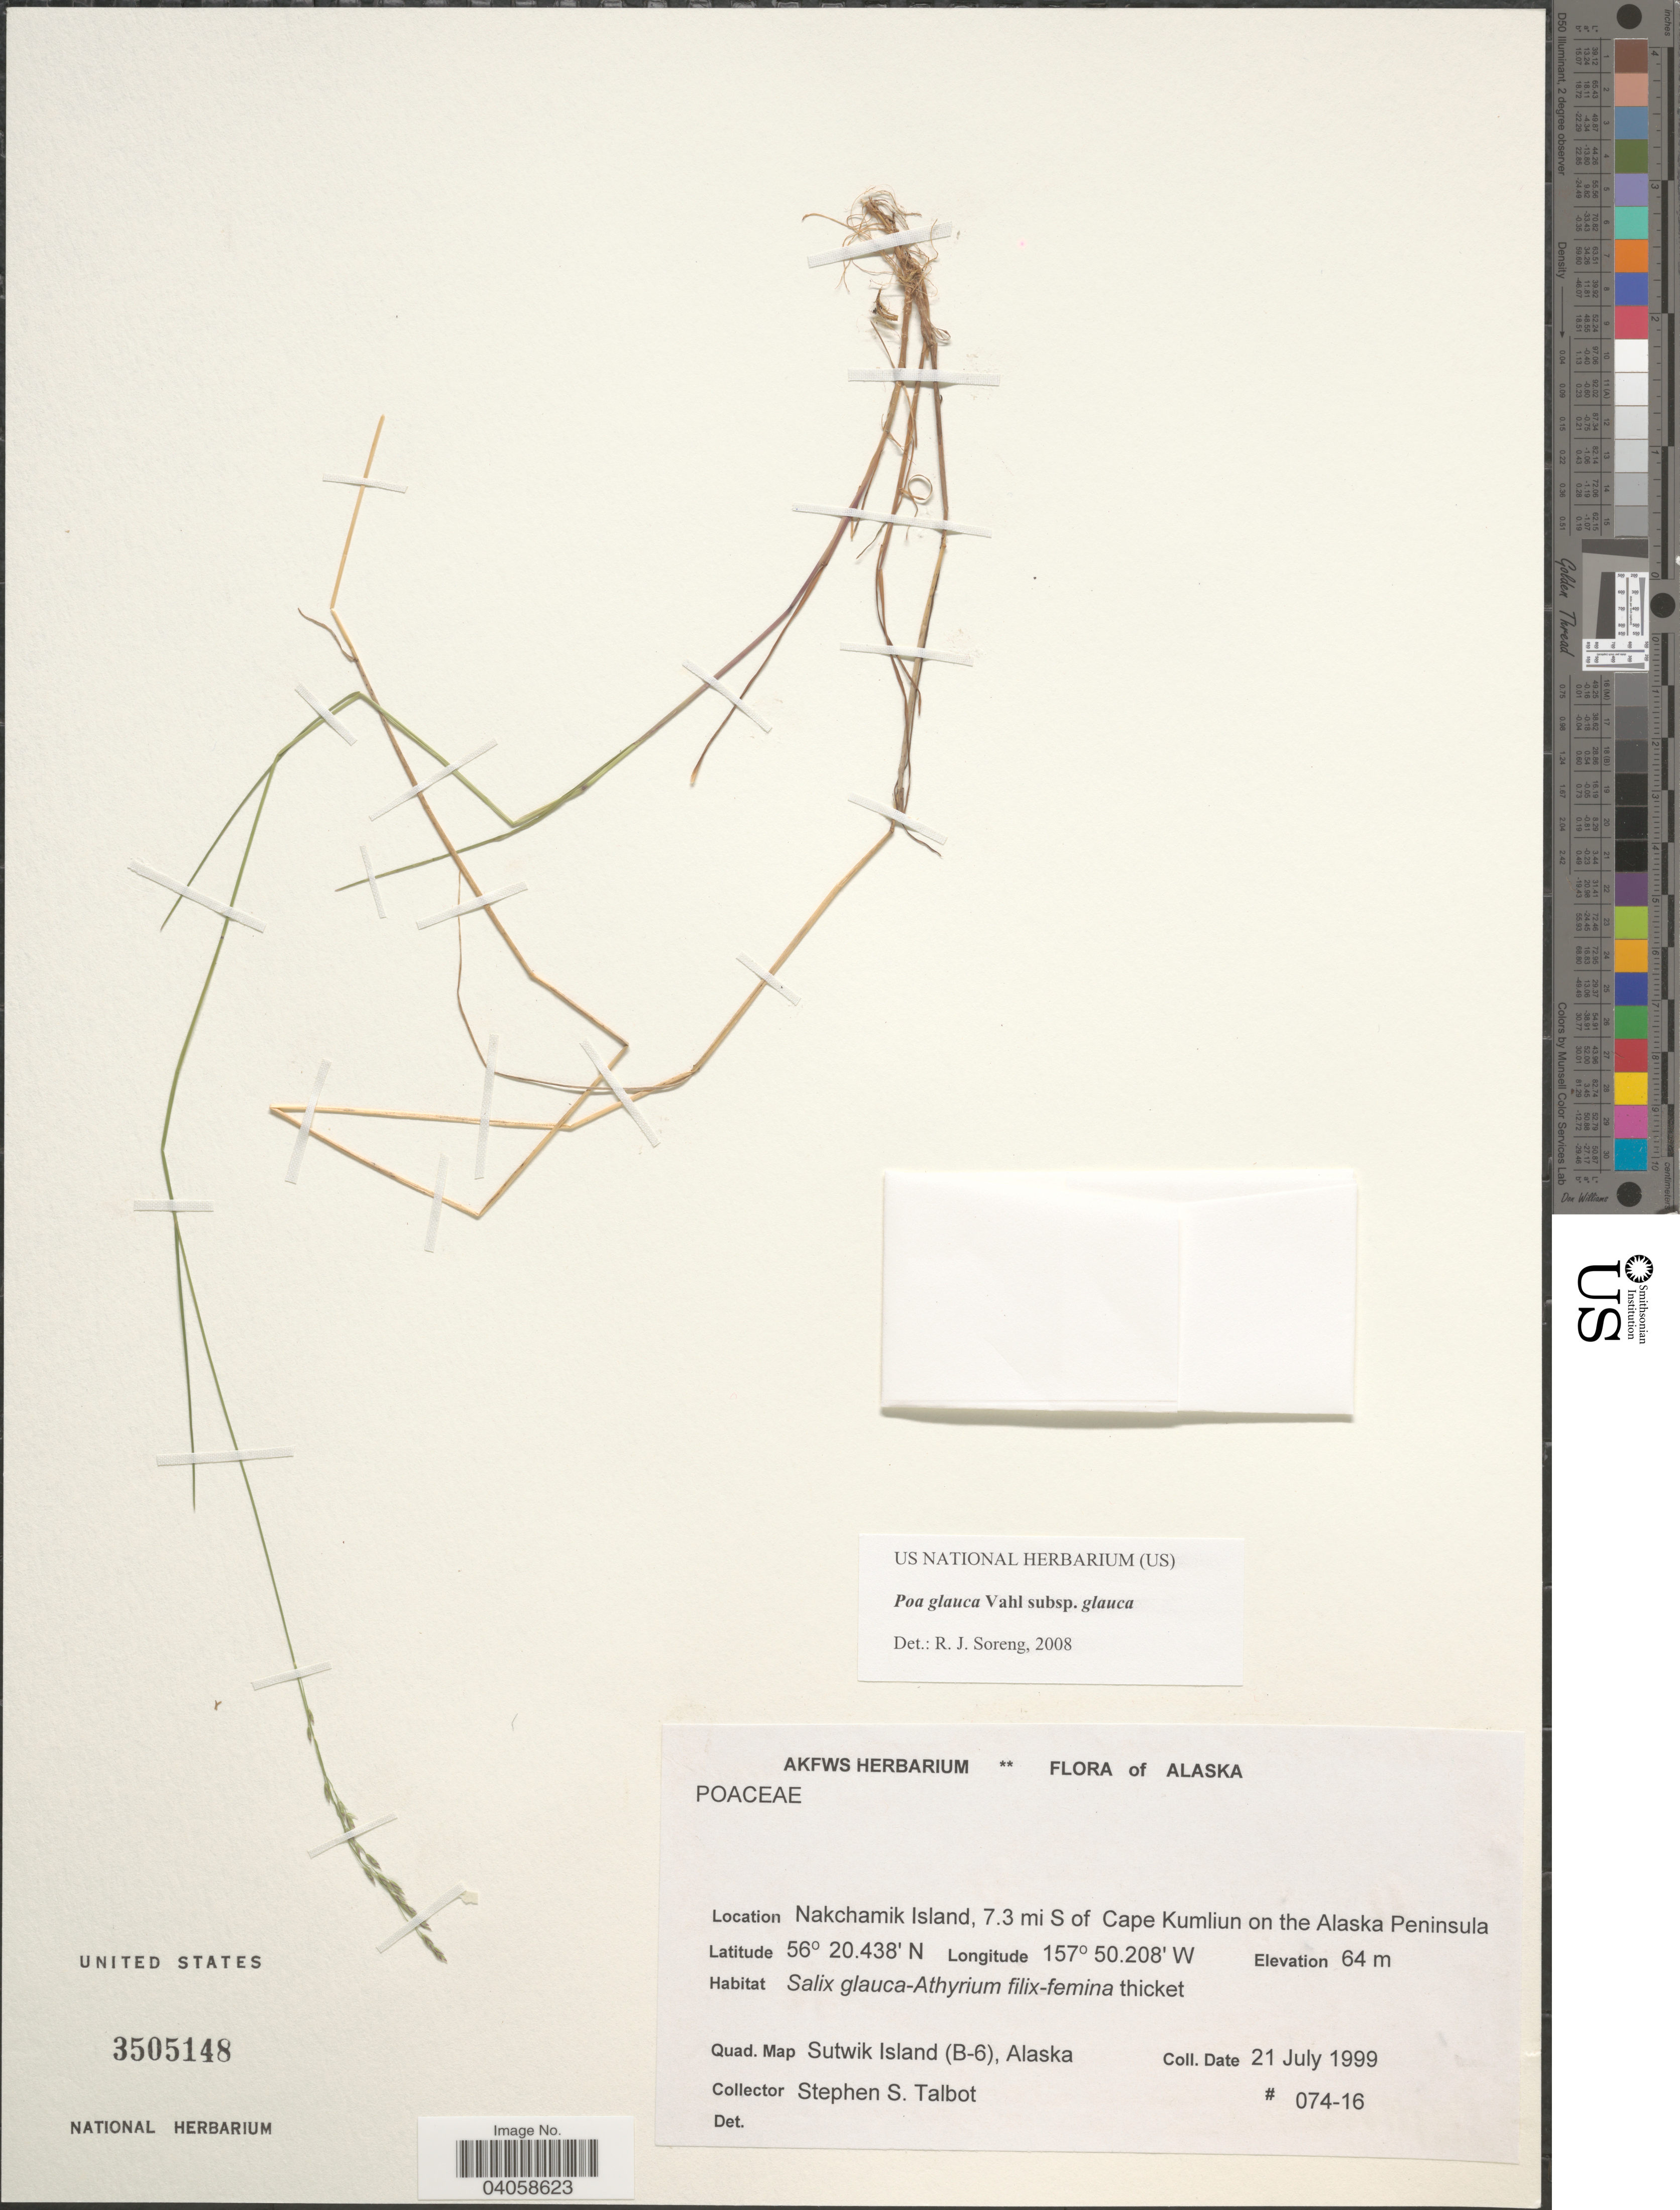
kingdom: Plantae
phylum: Tracheophyta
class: Liliopsida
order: Poales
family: Poaceae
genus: Poa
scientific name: Poa glauca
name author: Vahl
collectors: S. S. Talbot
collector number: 074-16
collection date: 1999-07-21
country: United States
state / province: Alaska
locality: Nakchamik Island, 7.3 mi S of Cape Kumliun on the Alaska Peninsula. Quad. Map Sutwik Island (B-6).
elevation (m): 64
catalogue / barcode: US 3505148